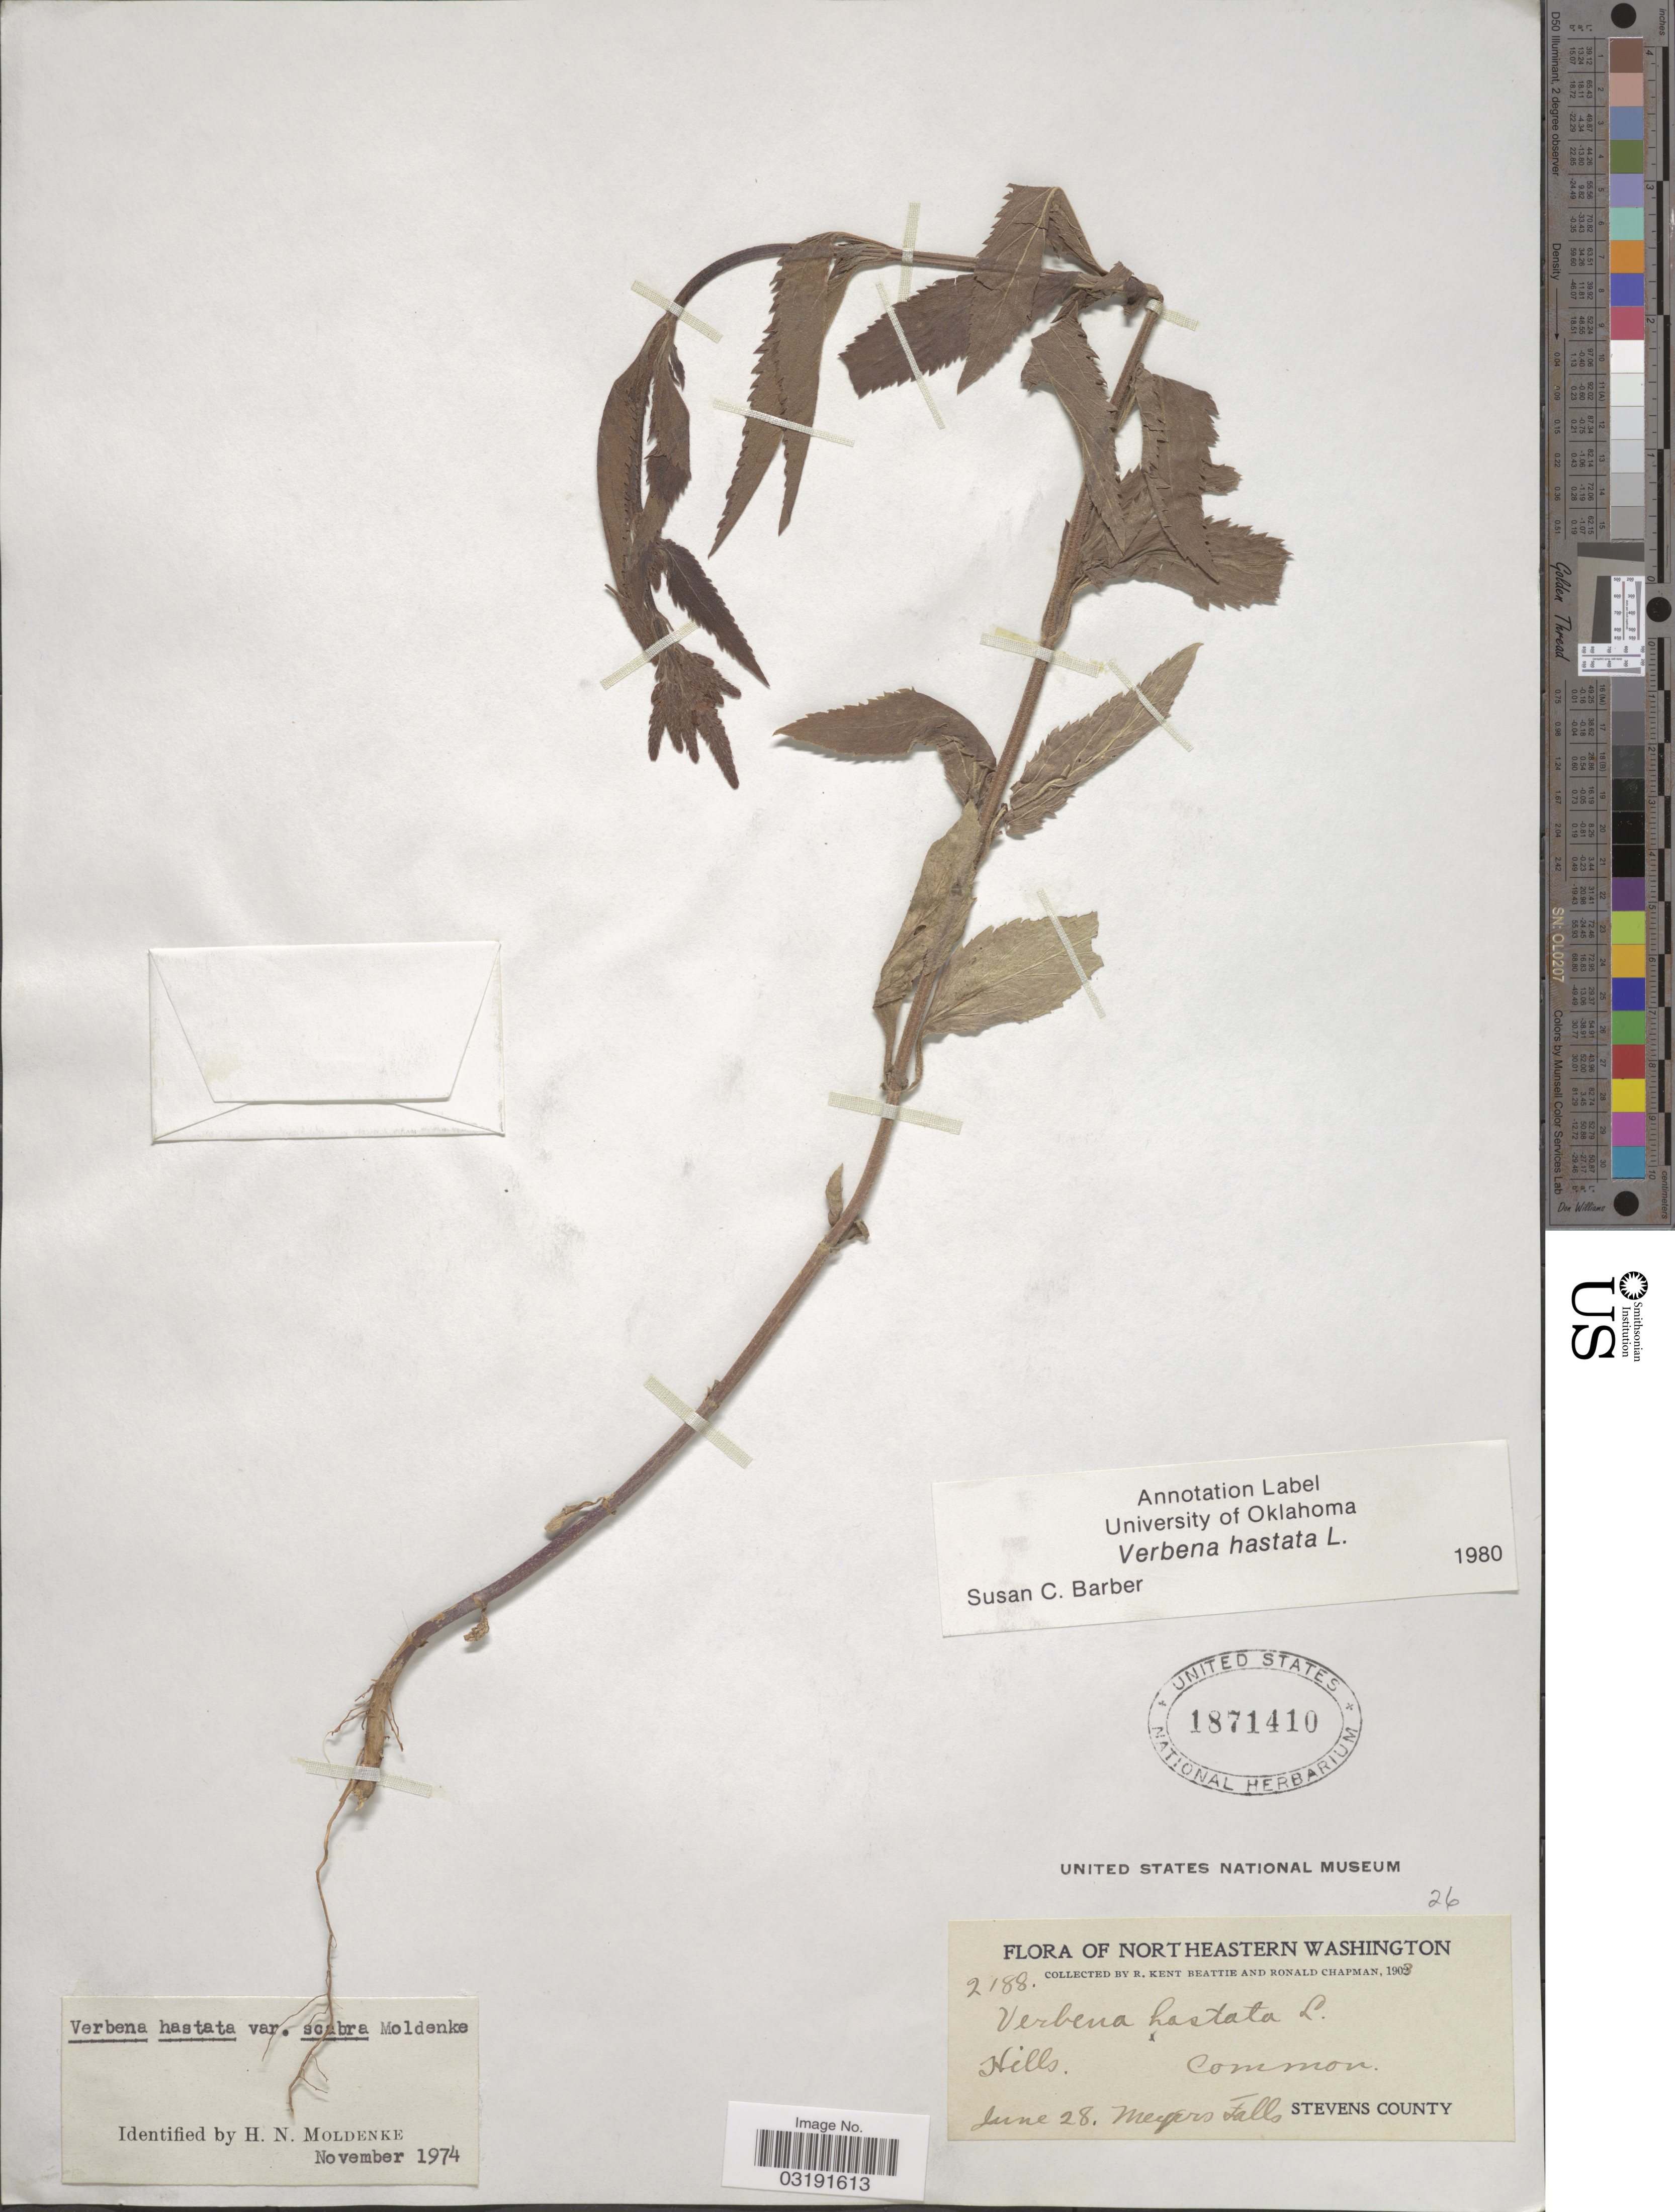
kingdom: Plantae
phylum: Tracheophyta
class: Magnoliopsida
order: Lamiales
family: Verbenaceae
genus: Verbena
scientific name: Verbena hastata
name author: L.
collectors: R. K. Beattie & R. Chapman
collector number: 2188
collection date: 1903-06-28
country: United States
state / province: Washington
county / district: Stevens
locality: Northeastern Washington, Meyers Falls, Stevens County.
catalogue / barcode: US 1871410